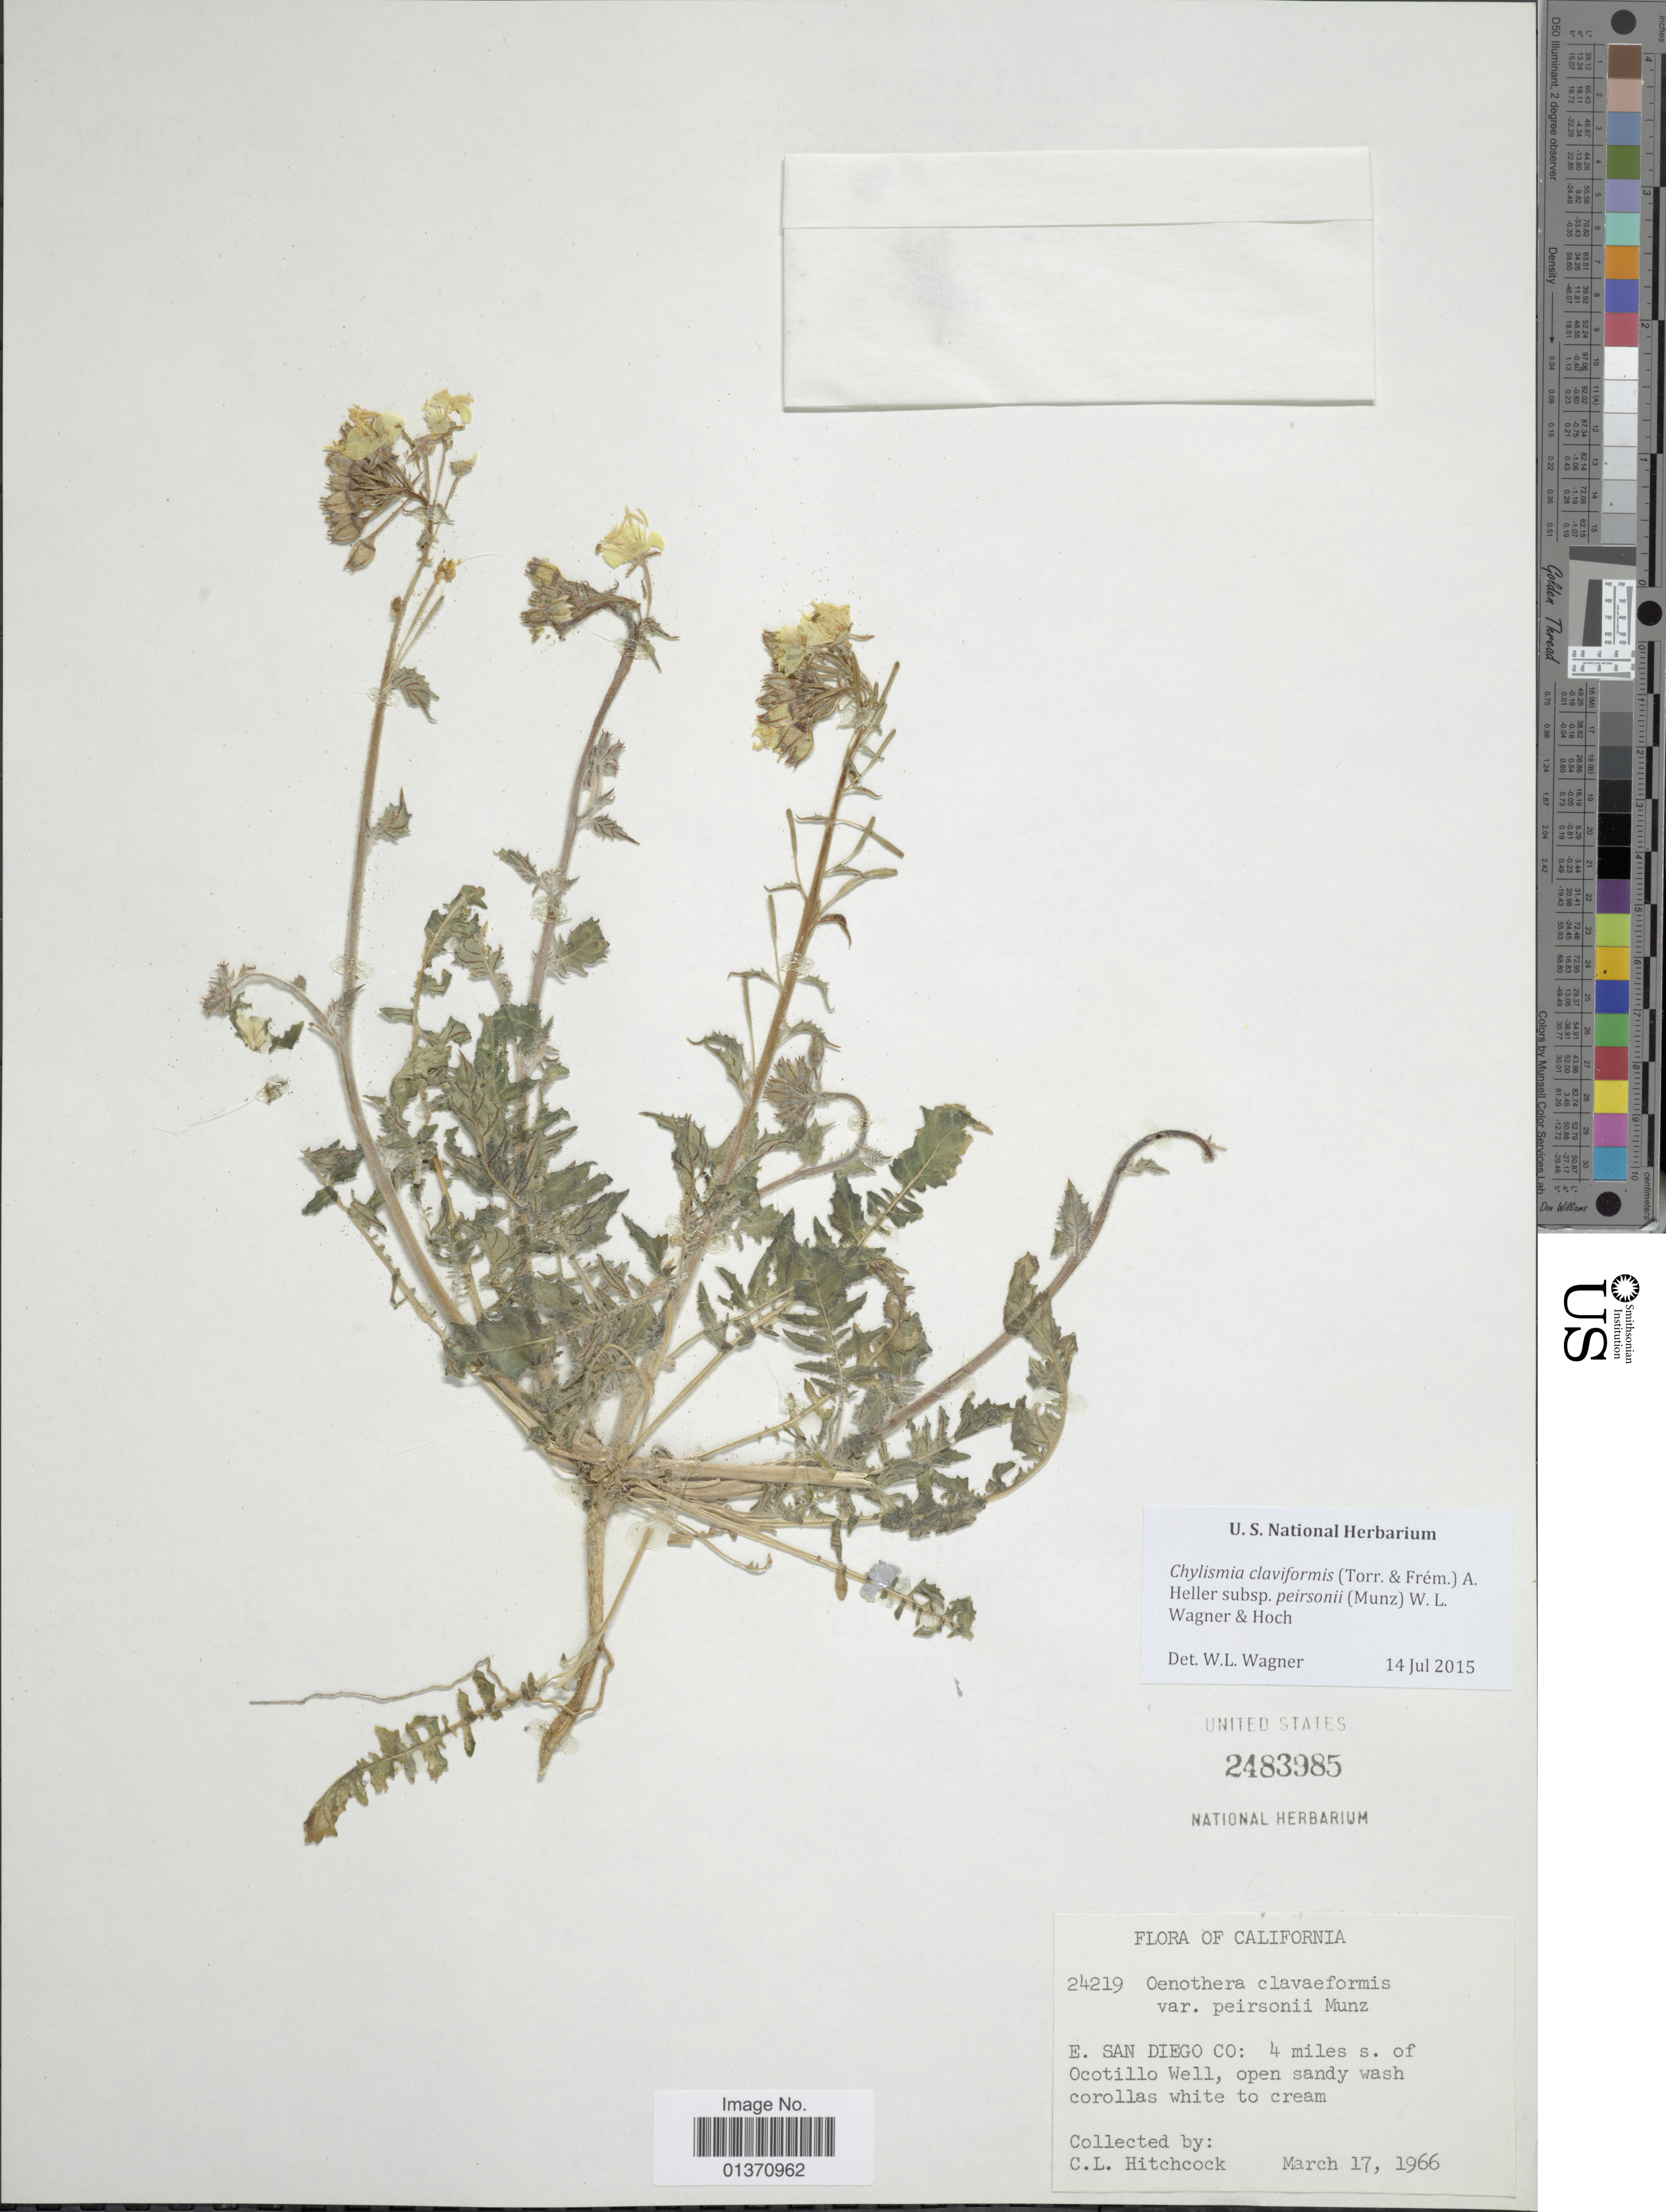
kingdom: Plantae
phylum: Tracheophyta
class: Magnoliopsida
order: Myrtales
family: Onagraceae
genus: Chylismia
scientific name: Chylismia claviformis subsp. peirsonii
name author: (Munz) W.L. Wagner & Hoch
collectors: C. L. Hitchcock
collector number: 24219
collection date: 1966-03-17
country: United States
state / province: California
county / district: San Diego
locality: E. San Diego Co: 4 miles s. of Ocotillo Well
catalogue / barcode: US 2483985